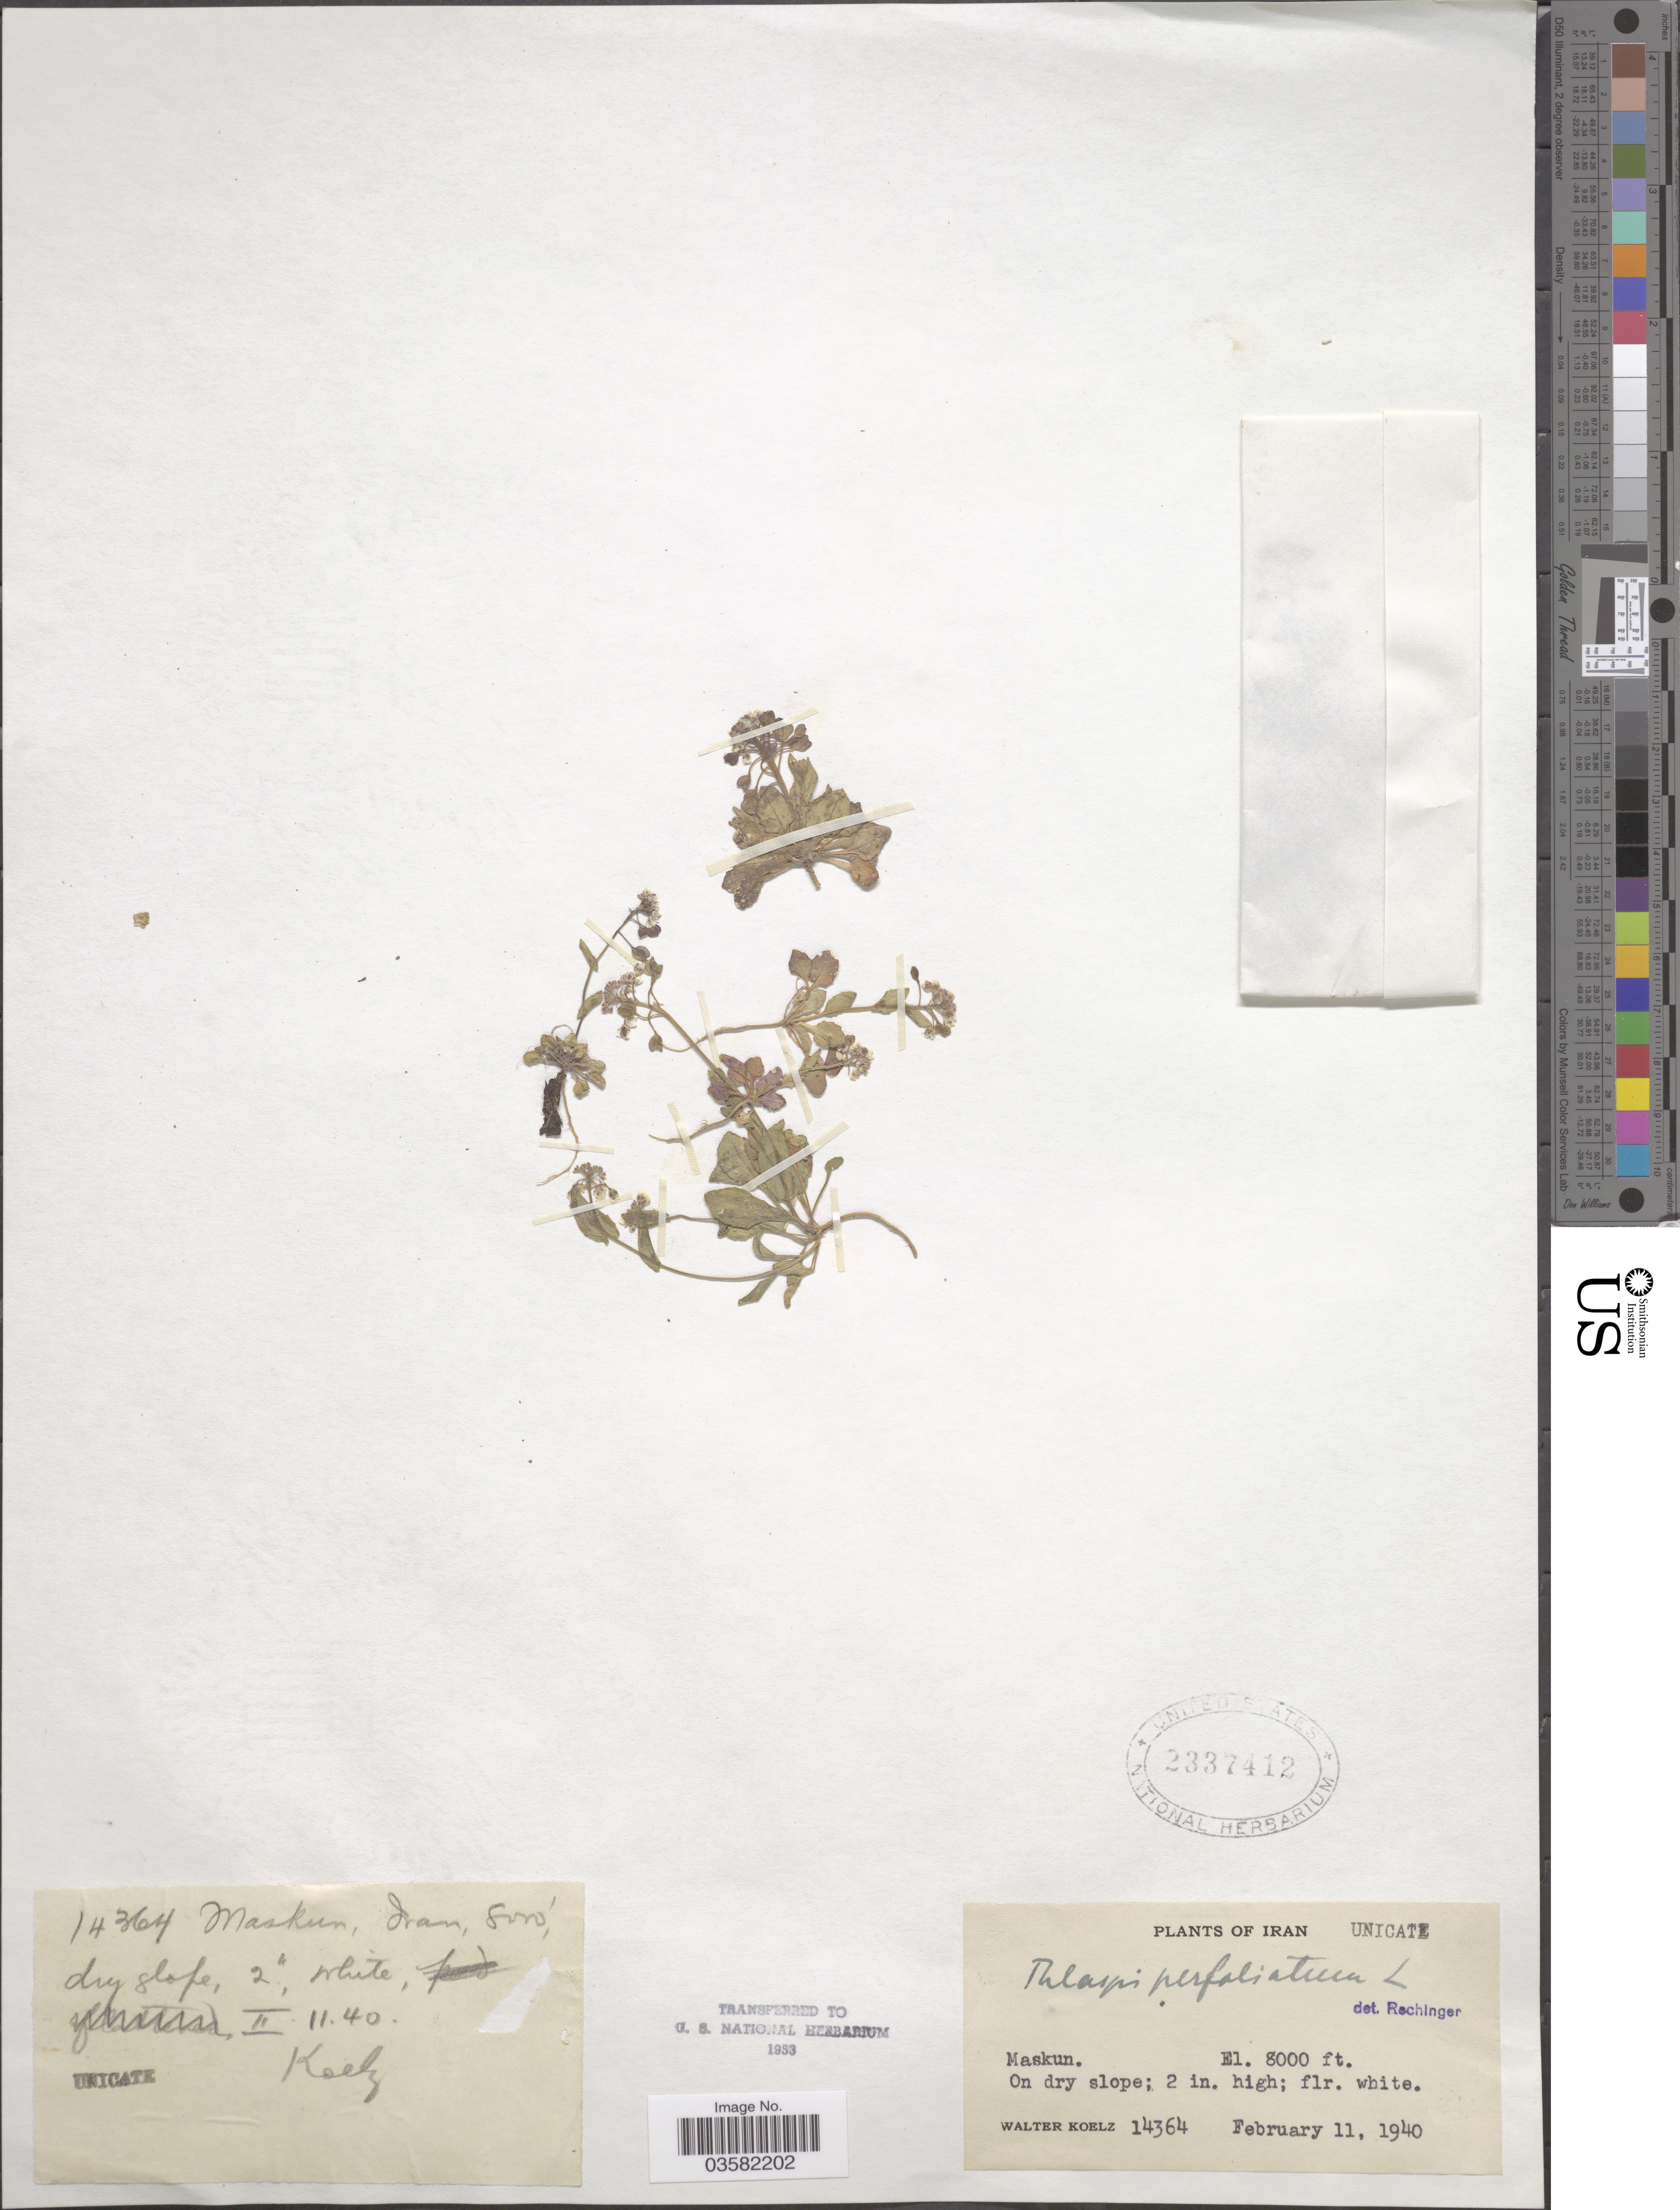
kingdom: Plantae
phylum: Tracheophyta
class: Magnoliopsida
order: Brassicales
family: Brassicaceae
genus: Thlaspi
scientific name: Thlaspi perfoliatum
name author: L.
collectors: W. N. Koelz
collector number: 14364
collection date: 1940-02-11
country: Iran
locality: Maskun.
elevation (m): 2438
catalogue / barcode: US 2337412